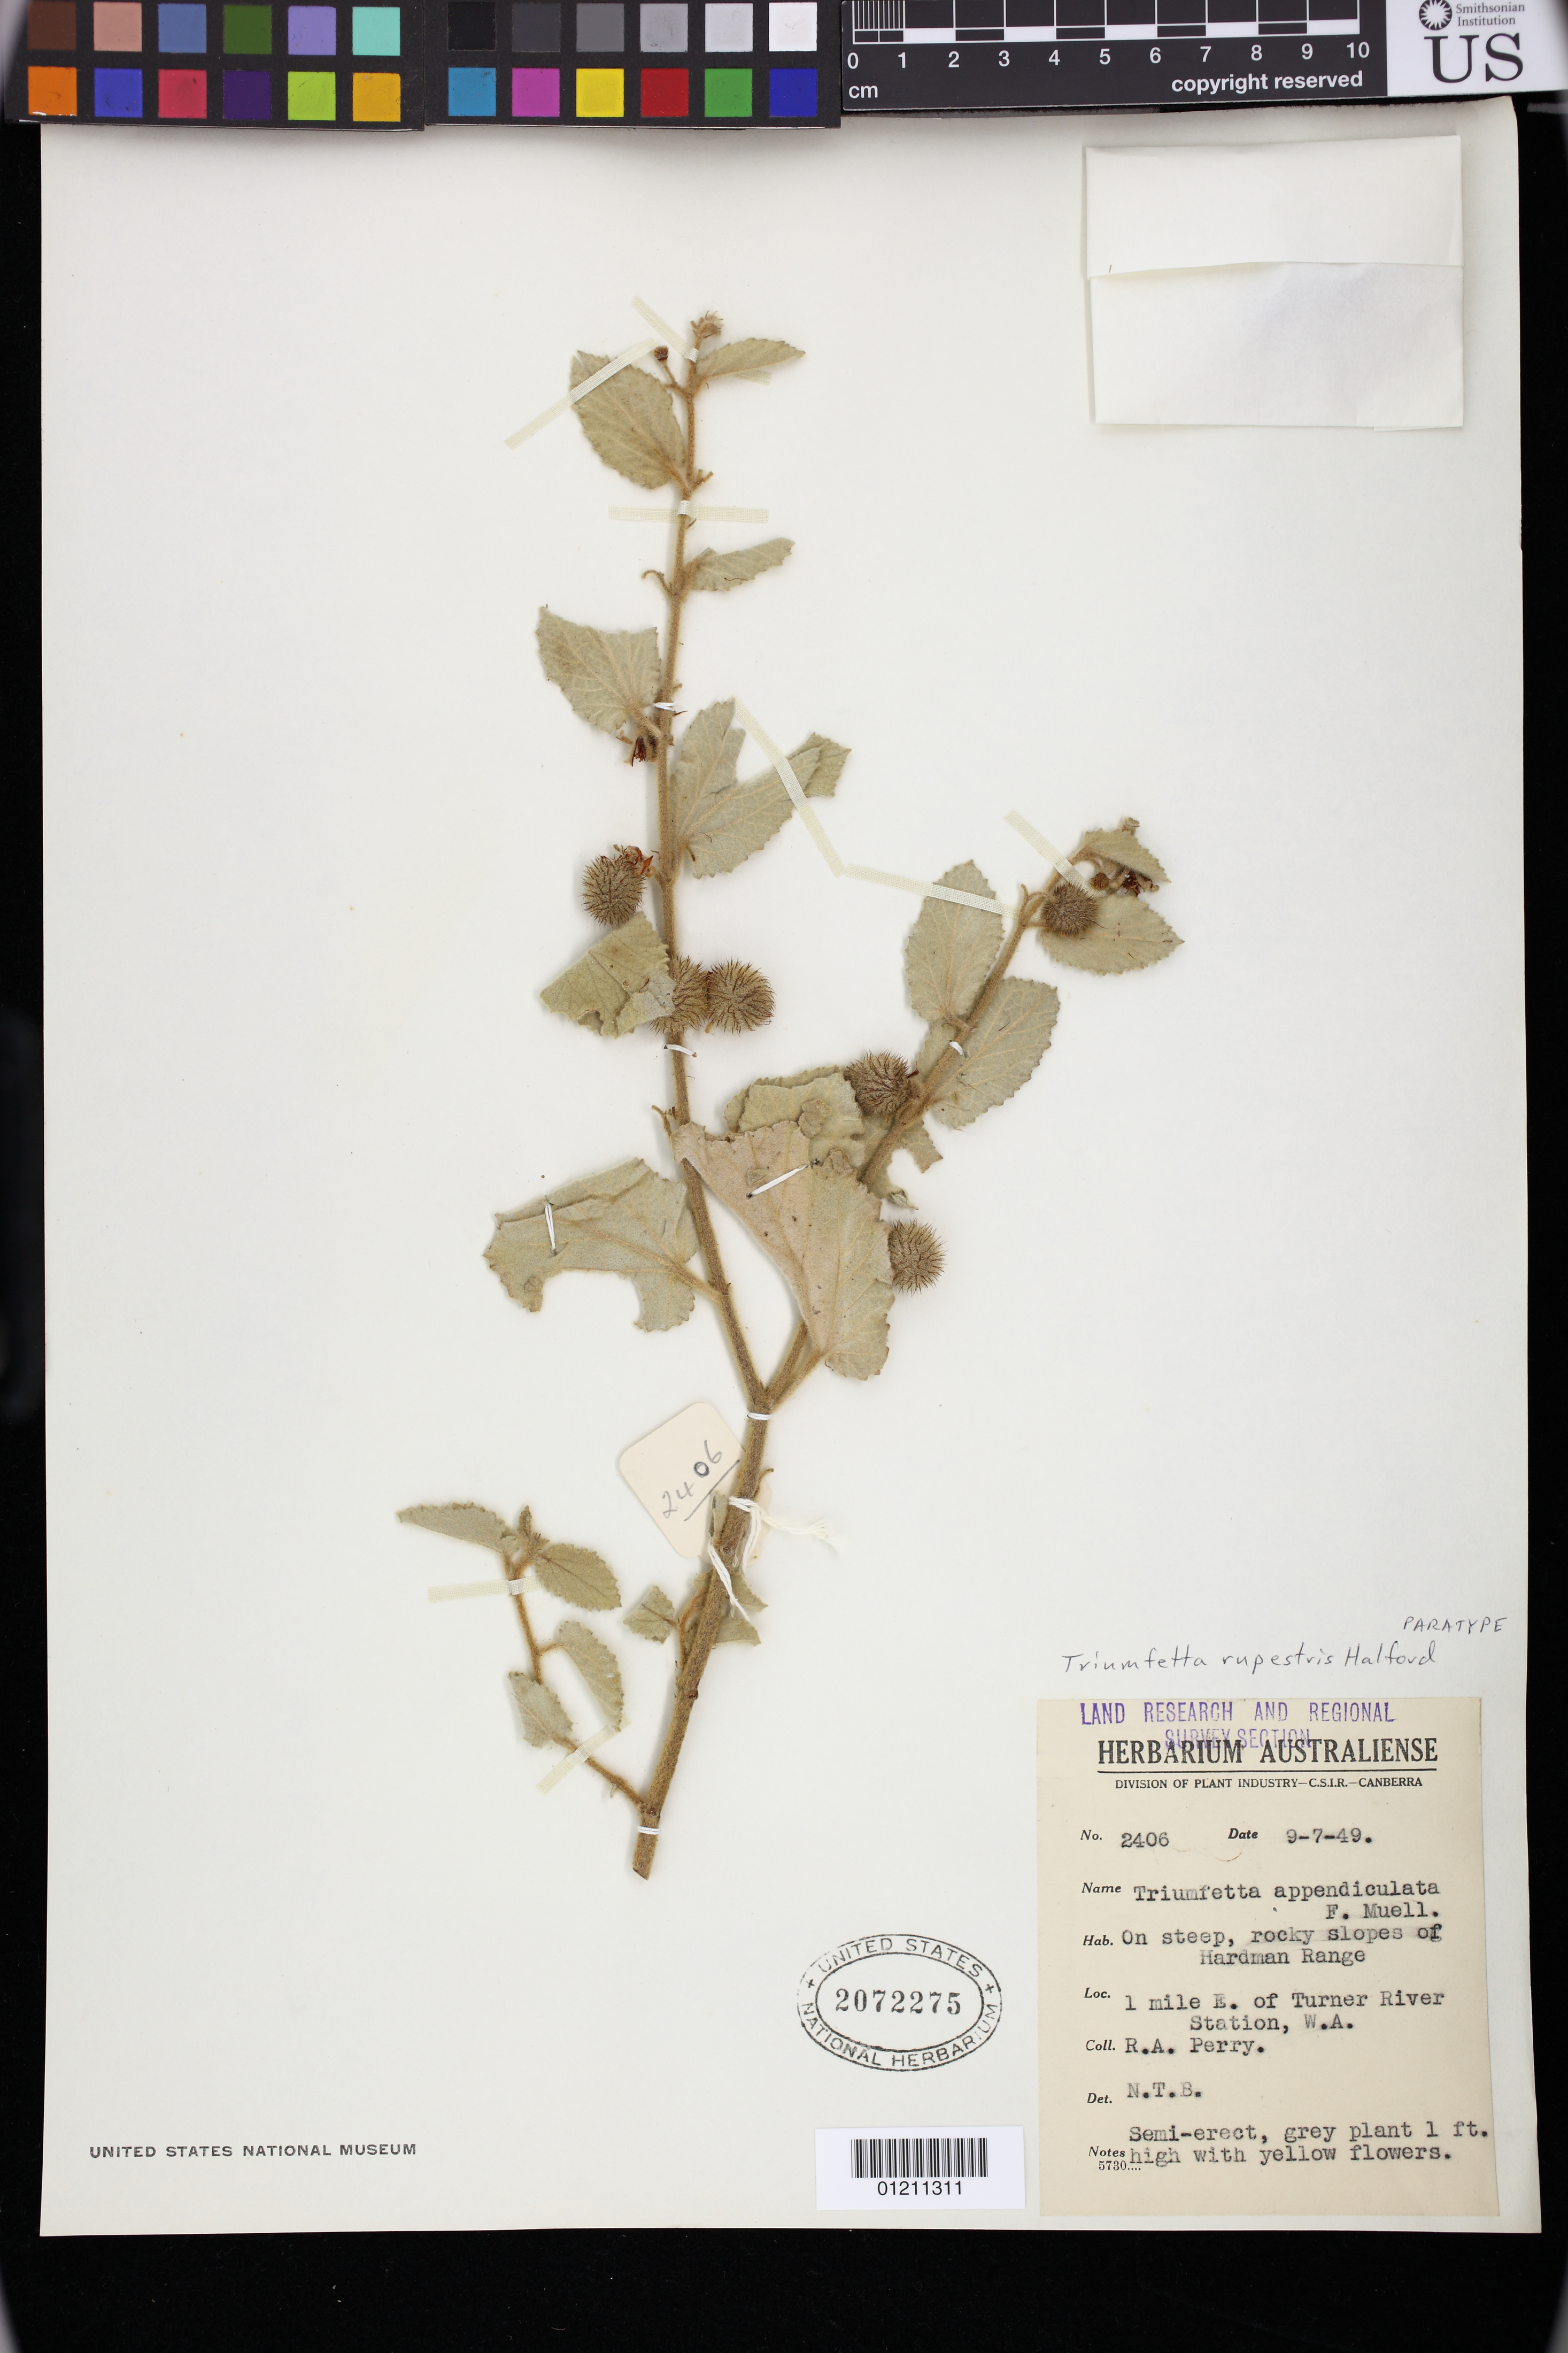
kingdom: Plantae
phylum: Tracheophyta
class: Magnoliopsida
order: Malvales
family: Malvaceae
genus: Triumfetta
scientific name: Triumfetta rupestris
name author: Halford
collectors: Perry, R. A.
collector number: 2406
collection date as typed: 07 Sep 1949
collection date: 1949-09-07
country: Australia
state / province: Western Australia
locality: Steep, rocky slopes of Hardiman Range. . 1 mile E. of Turner River Station, W.A.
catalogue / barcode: US 2072275